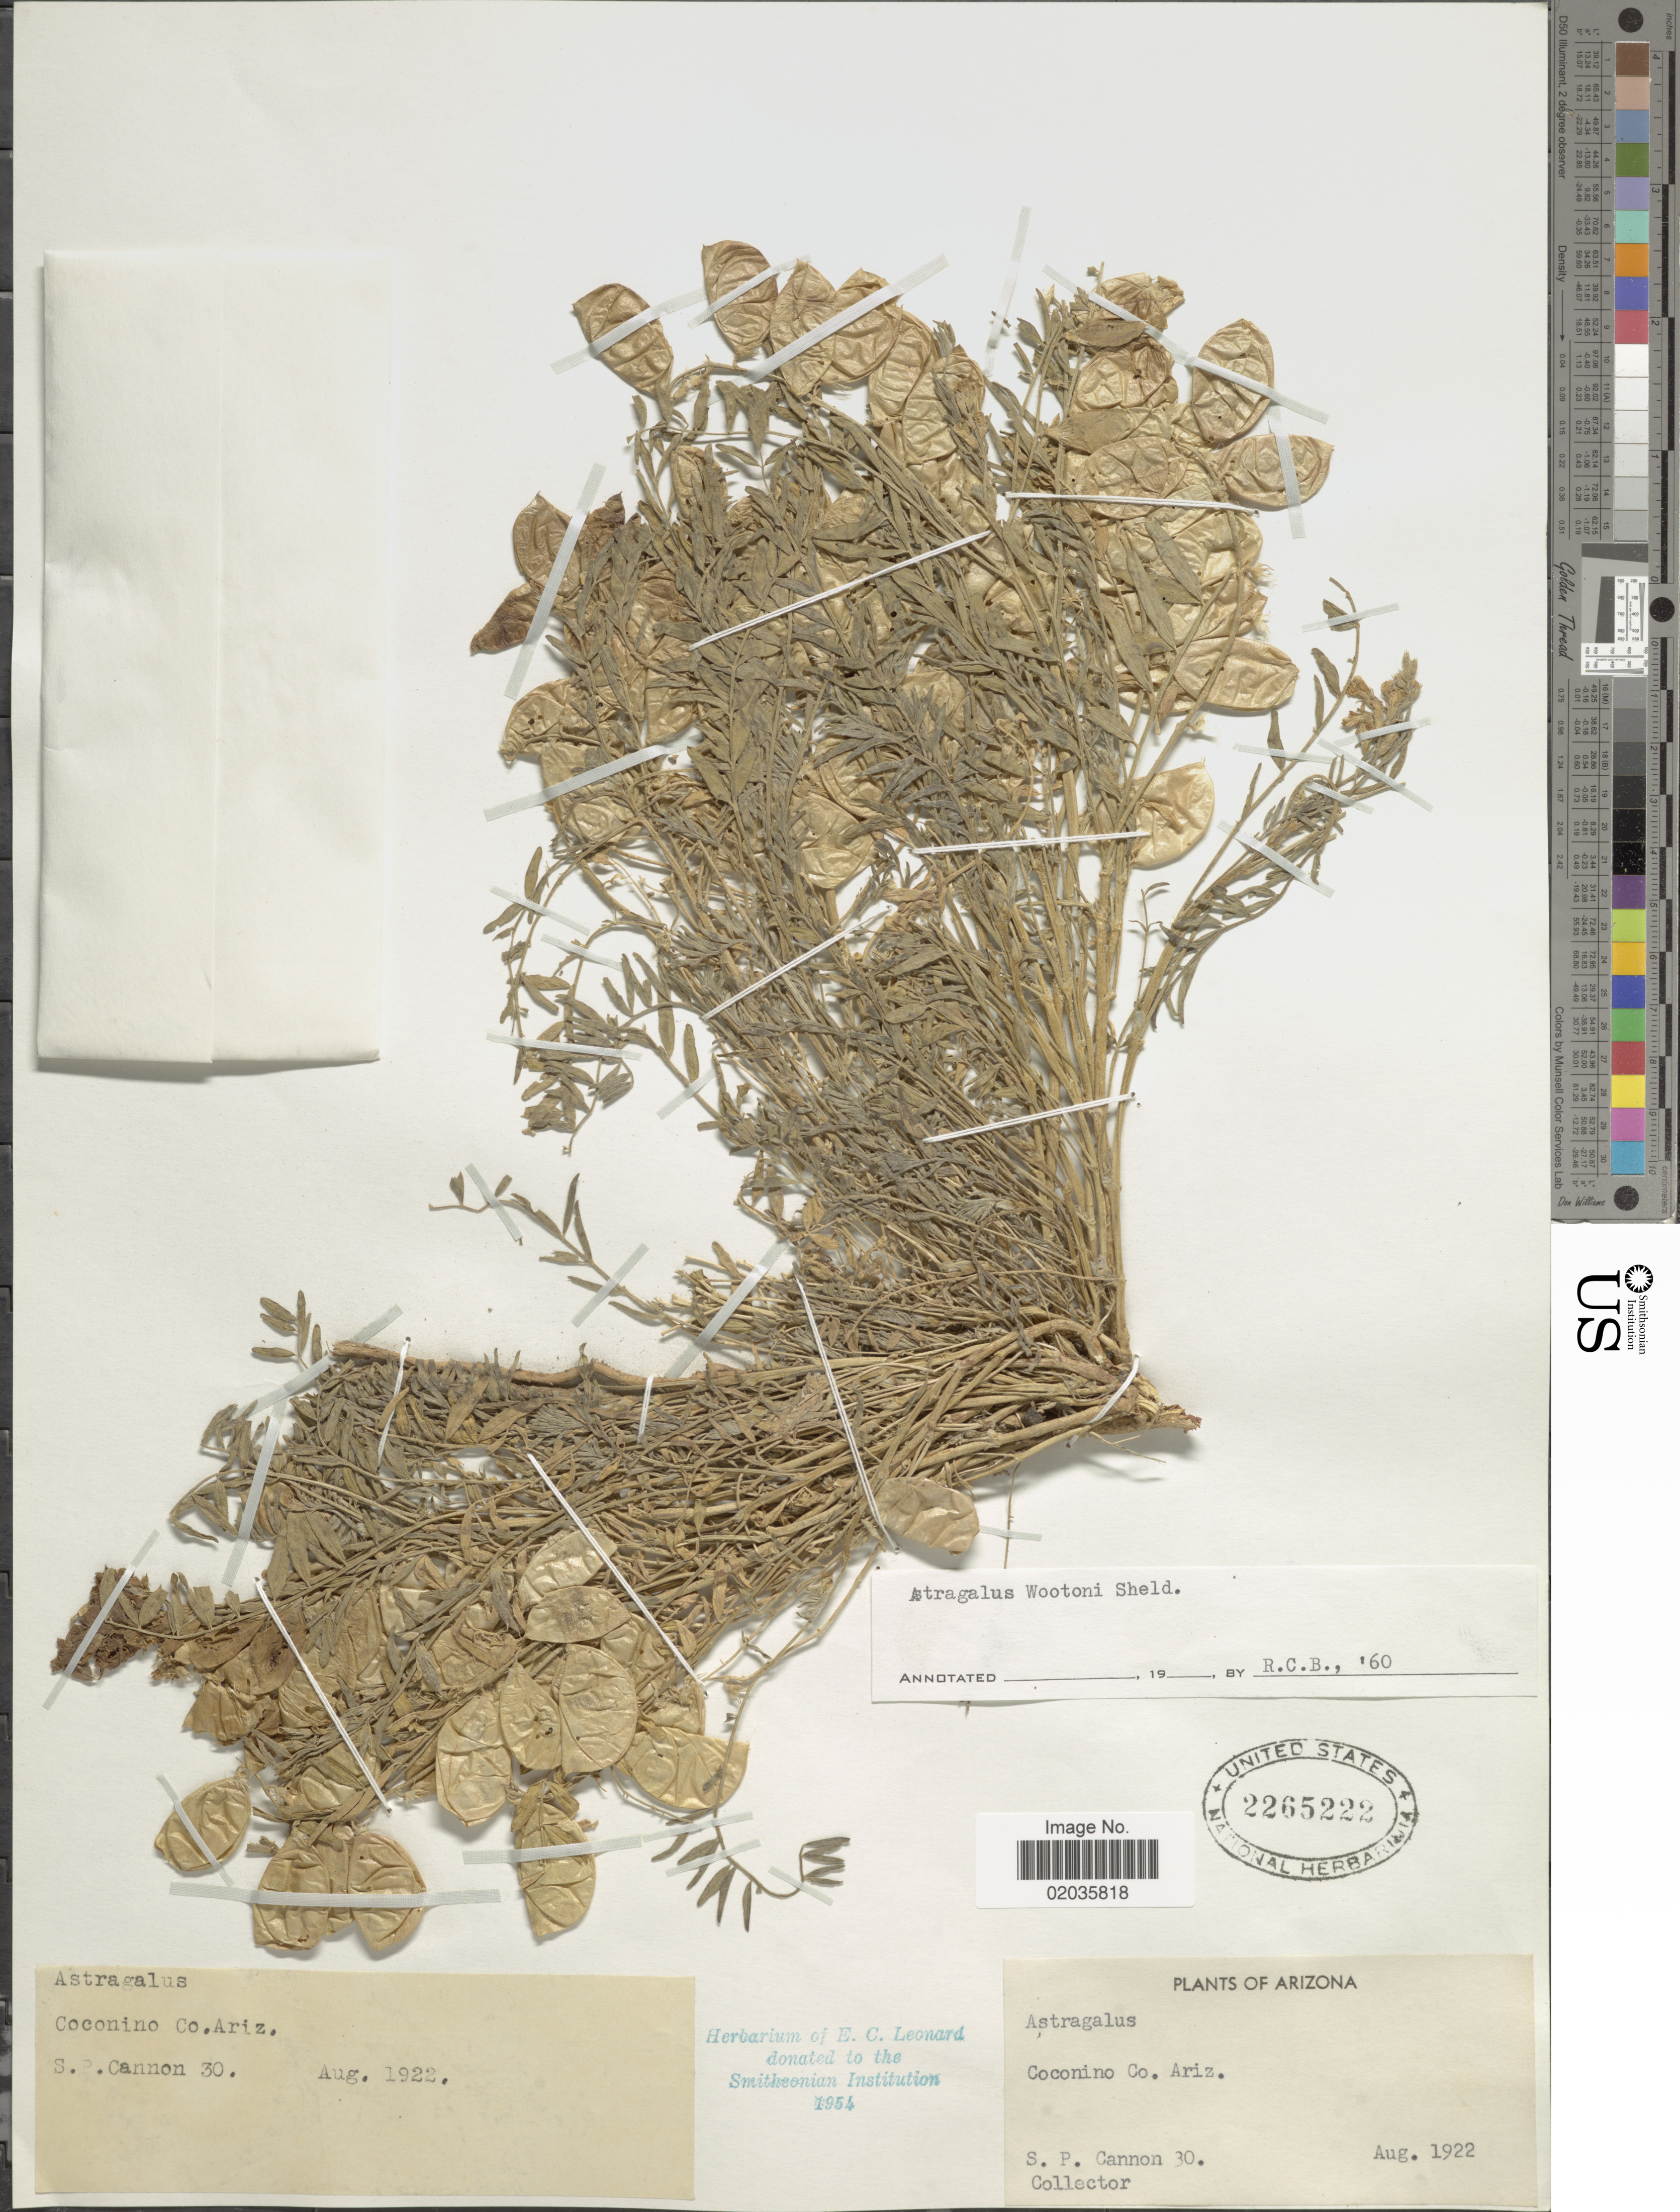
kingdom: Plantae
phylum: Tracheophyta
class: Magnoliopsida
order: Fabales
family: Fabaceae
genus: Astragalus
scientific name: Astragalus wootonii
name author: E. Sheld.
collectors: S. Cannon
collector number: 30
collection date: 1922-08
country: United States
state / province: Arizona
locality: Coconino Co.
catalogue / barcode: US 2265222